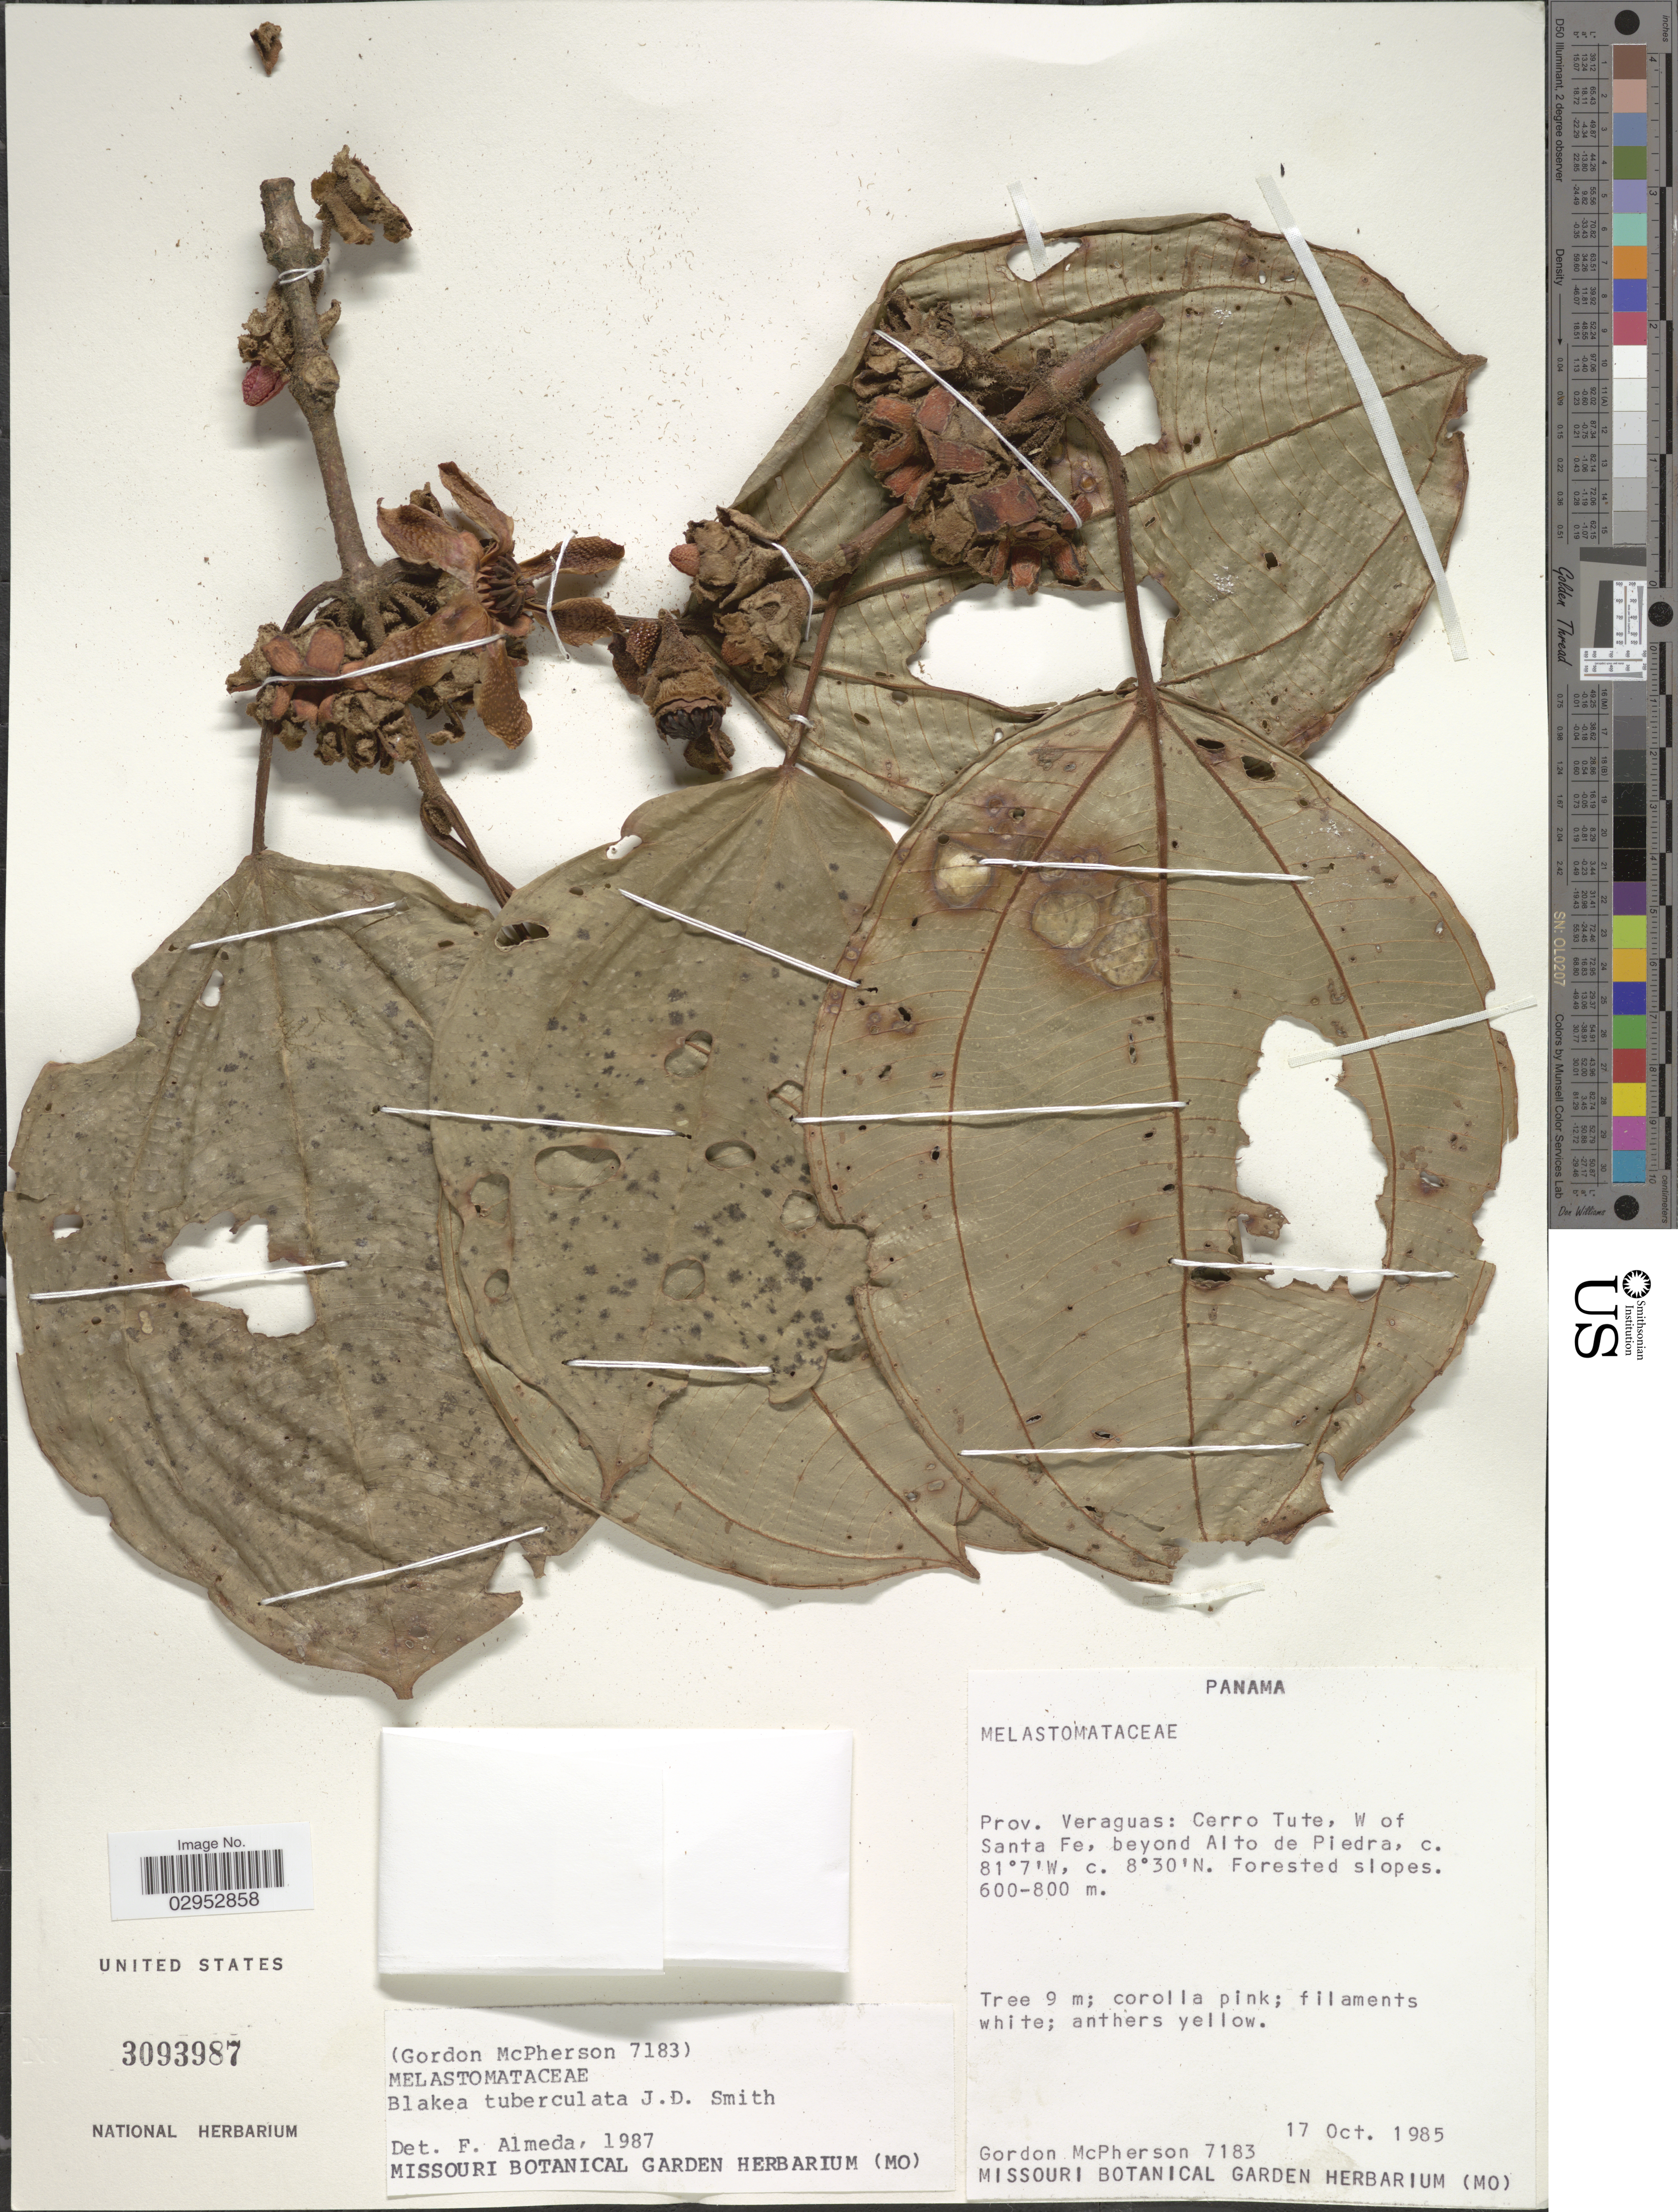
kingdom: Plantae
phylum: Tracheophyta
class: Magnoliopsida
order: Myrtales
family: Melastomataceae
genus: Blakea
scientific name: Blakea tuberculata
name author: Donn. Sm.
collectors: G. D. McPherson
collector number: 7183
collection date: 1985-10-17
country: Panama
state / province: Veraguas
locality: Cerro Tute, W of Santa Fe, beyond Alto de Piedra.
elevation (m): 600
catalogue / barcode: US 3093987